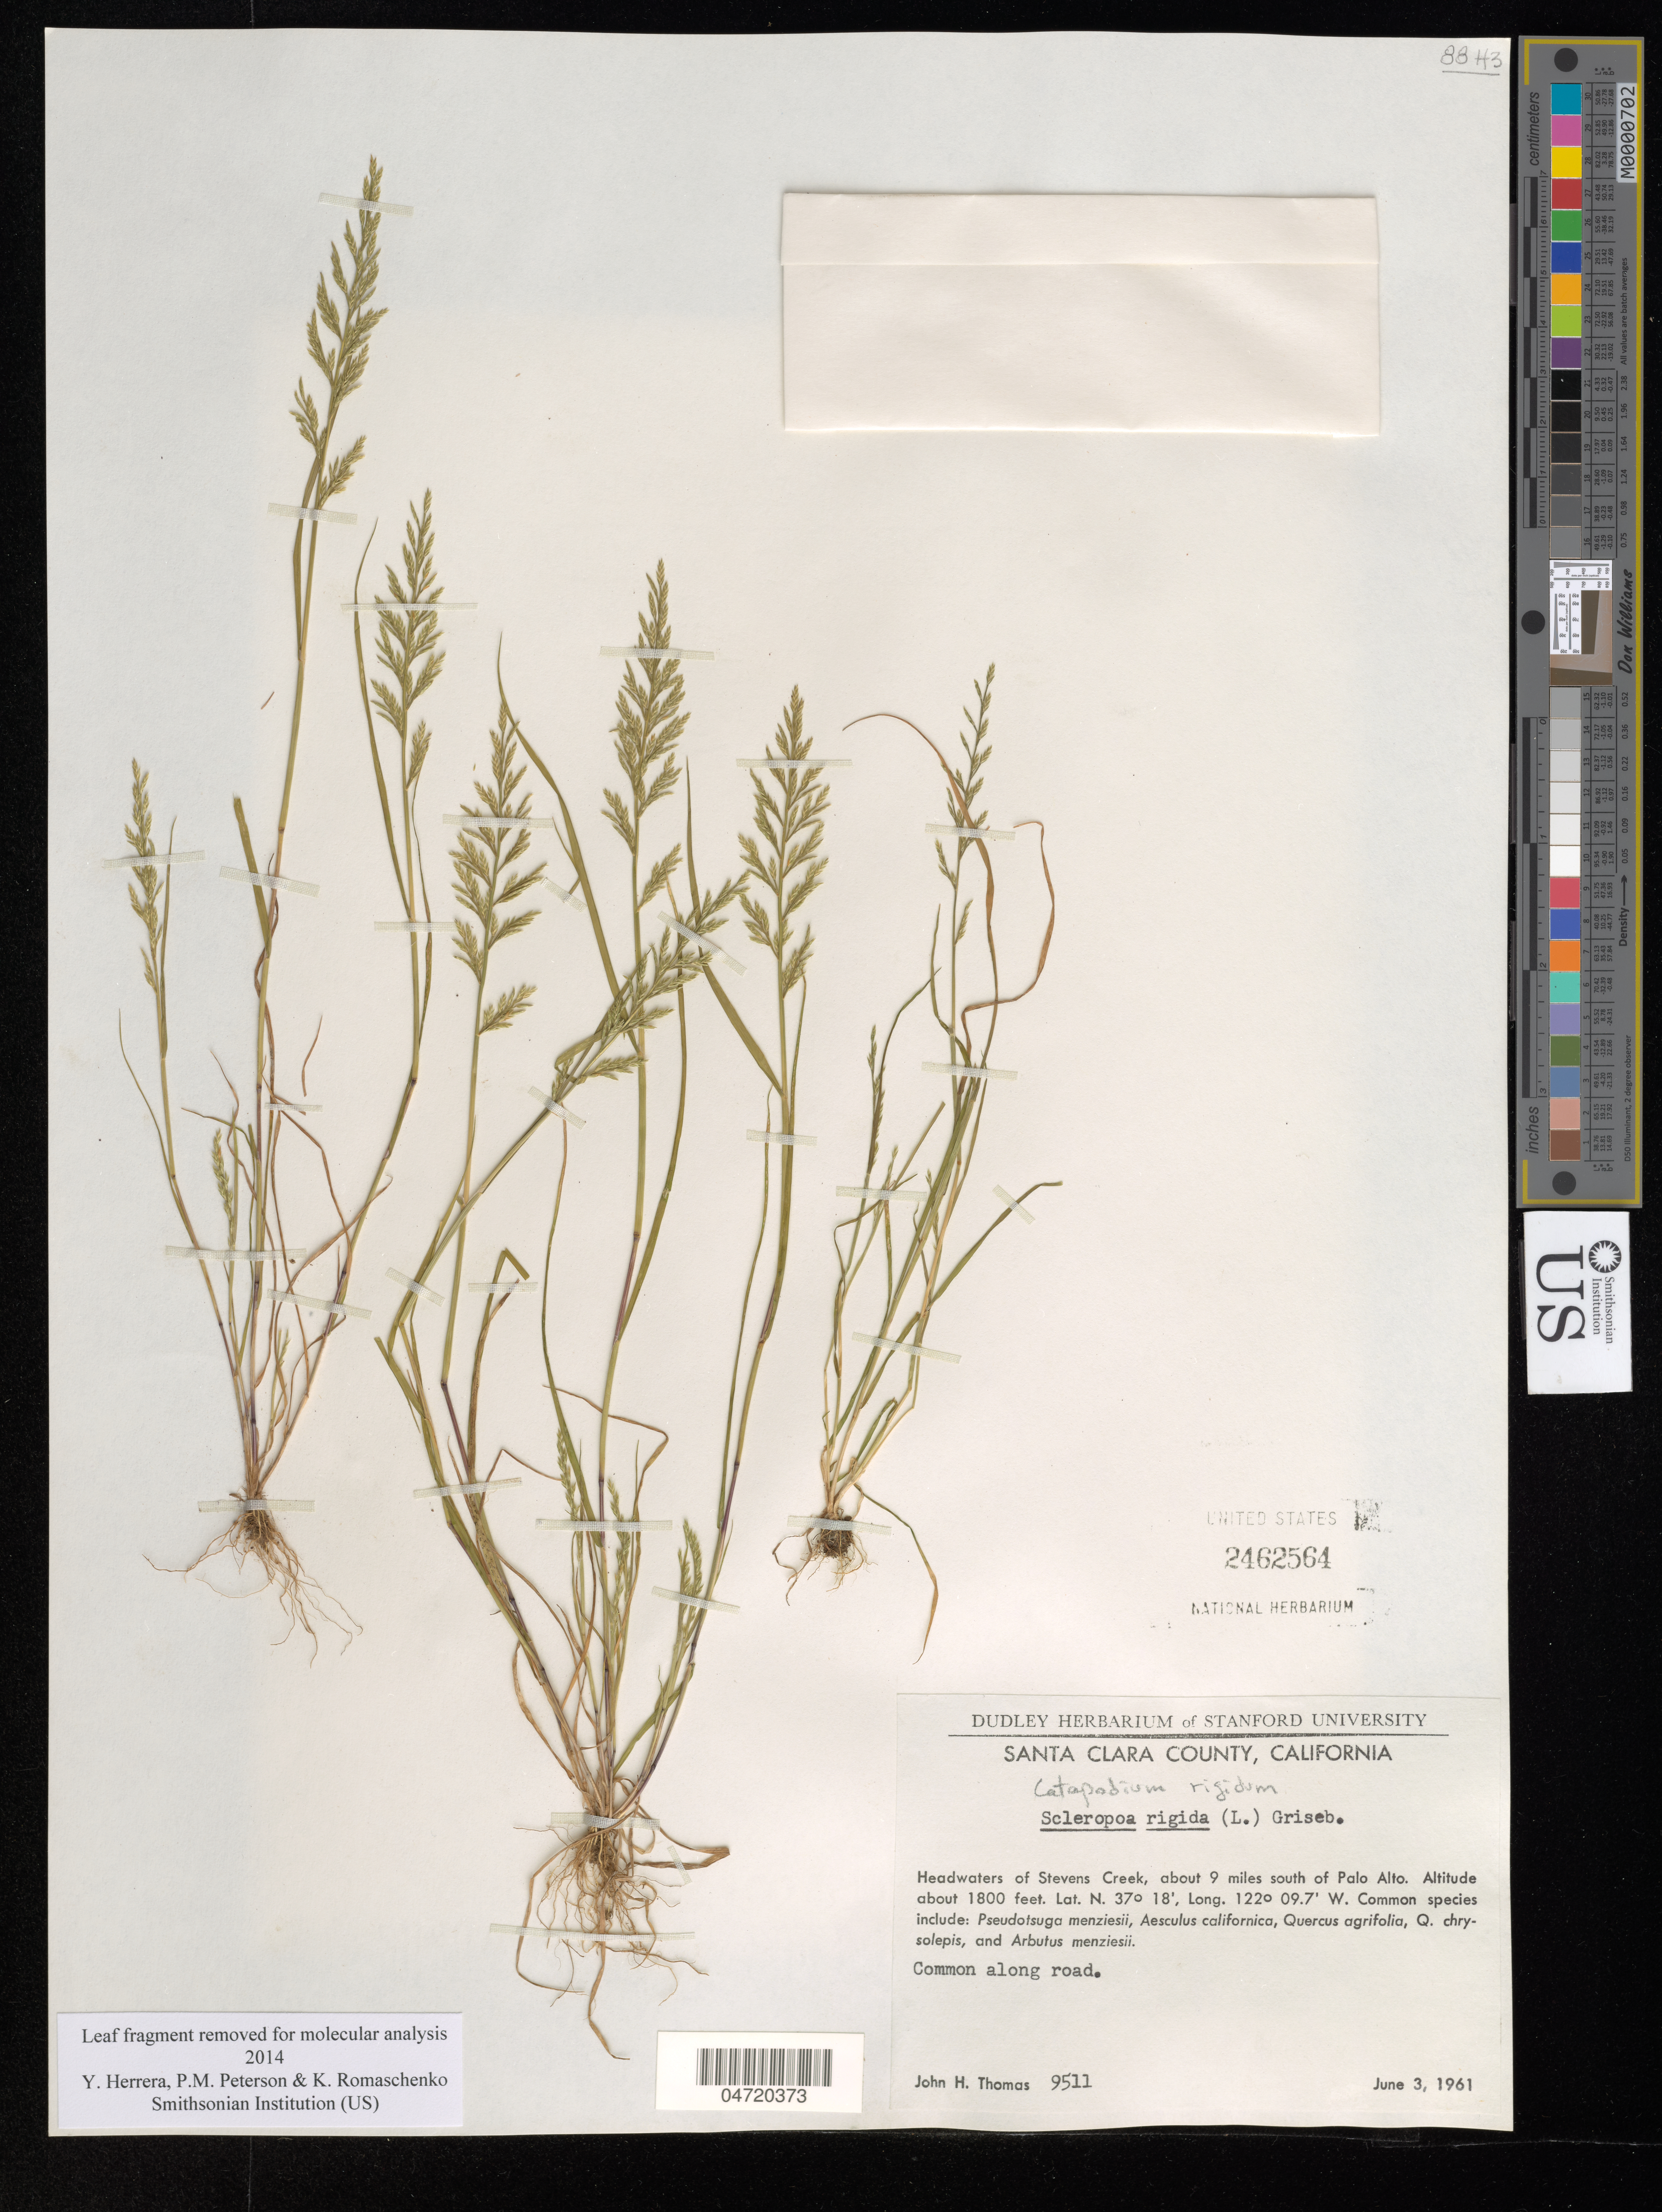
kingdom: Plantae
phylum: Tracheophyta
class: Liliopsida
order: Poales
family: Poaceae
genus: Catapodium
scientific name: Catapodium rigidum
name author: (L.) C.E. Hubb.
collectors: J. H. Thomas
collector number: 9511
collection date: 1961-06-03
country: United States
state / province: California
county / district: Santa Clara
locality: Santa Clara County. Headwaters of Stevens Creek, about 9 miles south of Palo Alto.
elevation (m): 549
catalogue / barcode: US 2462564